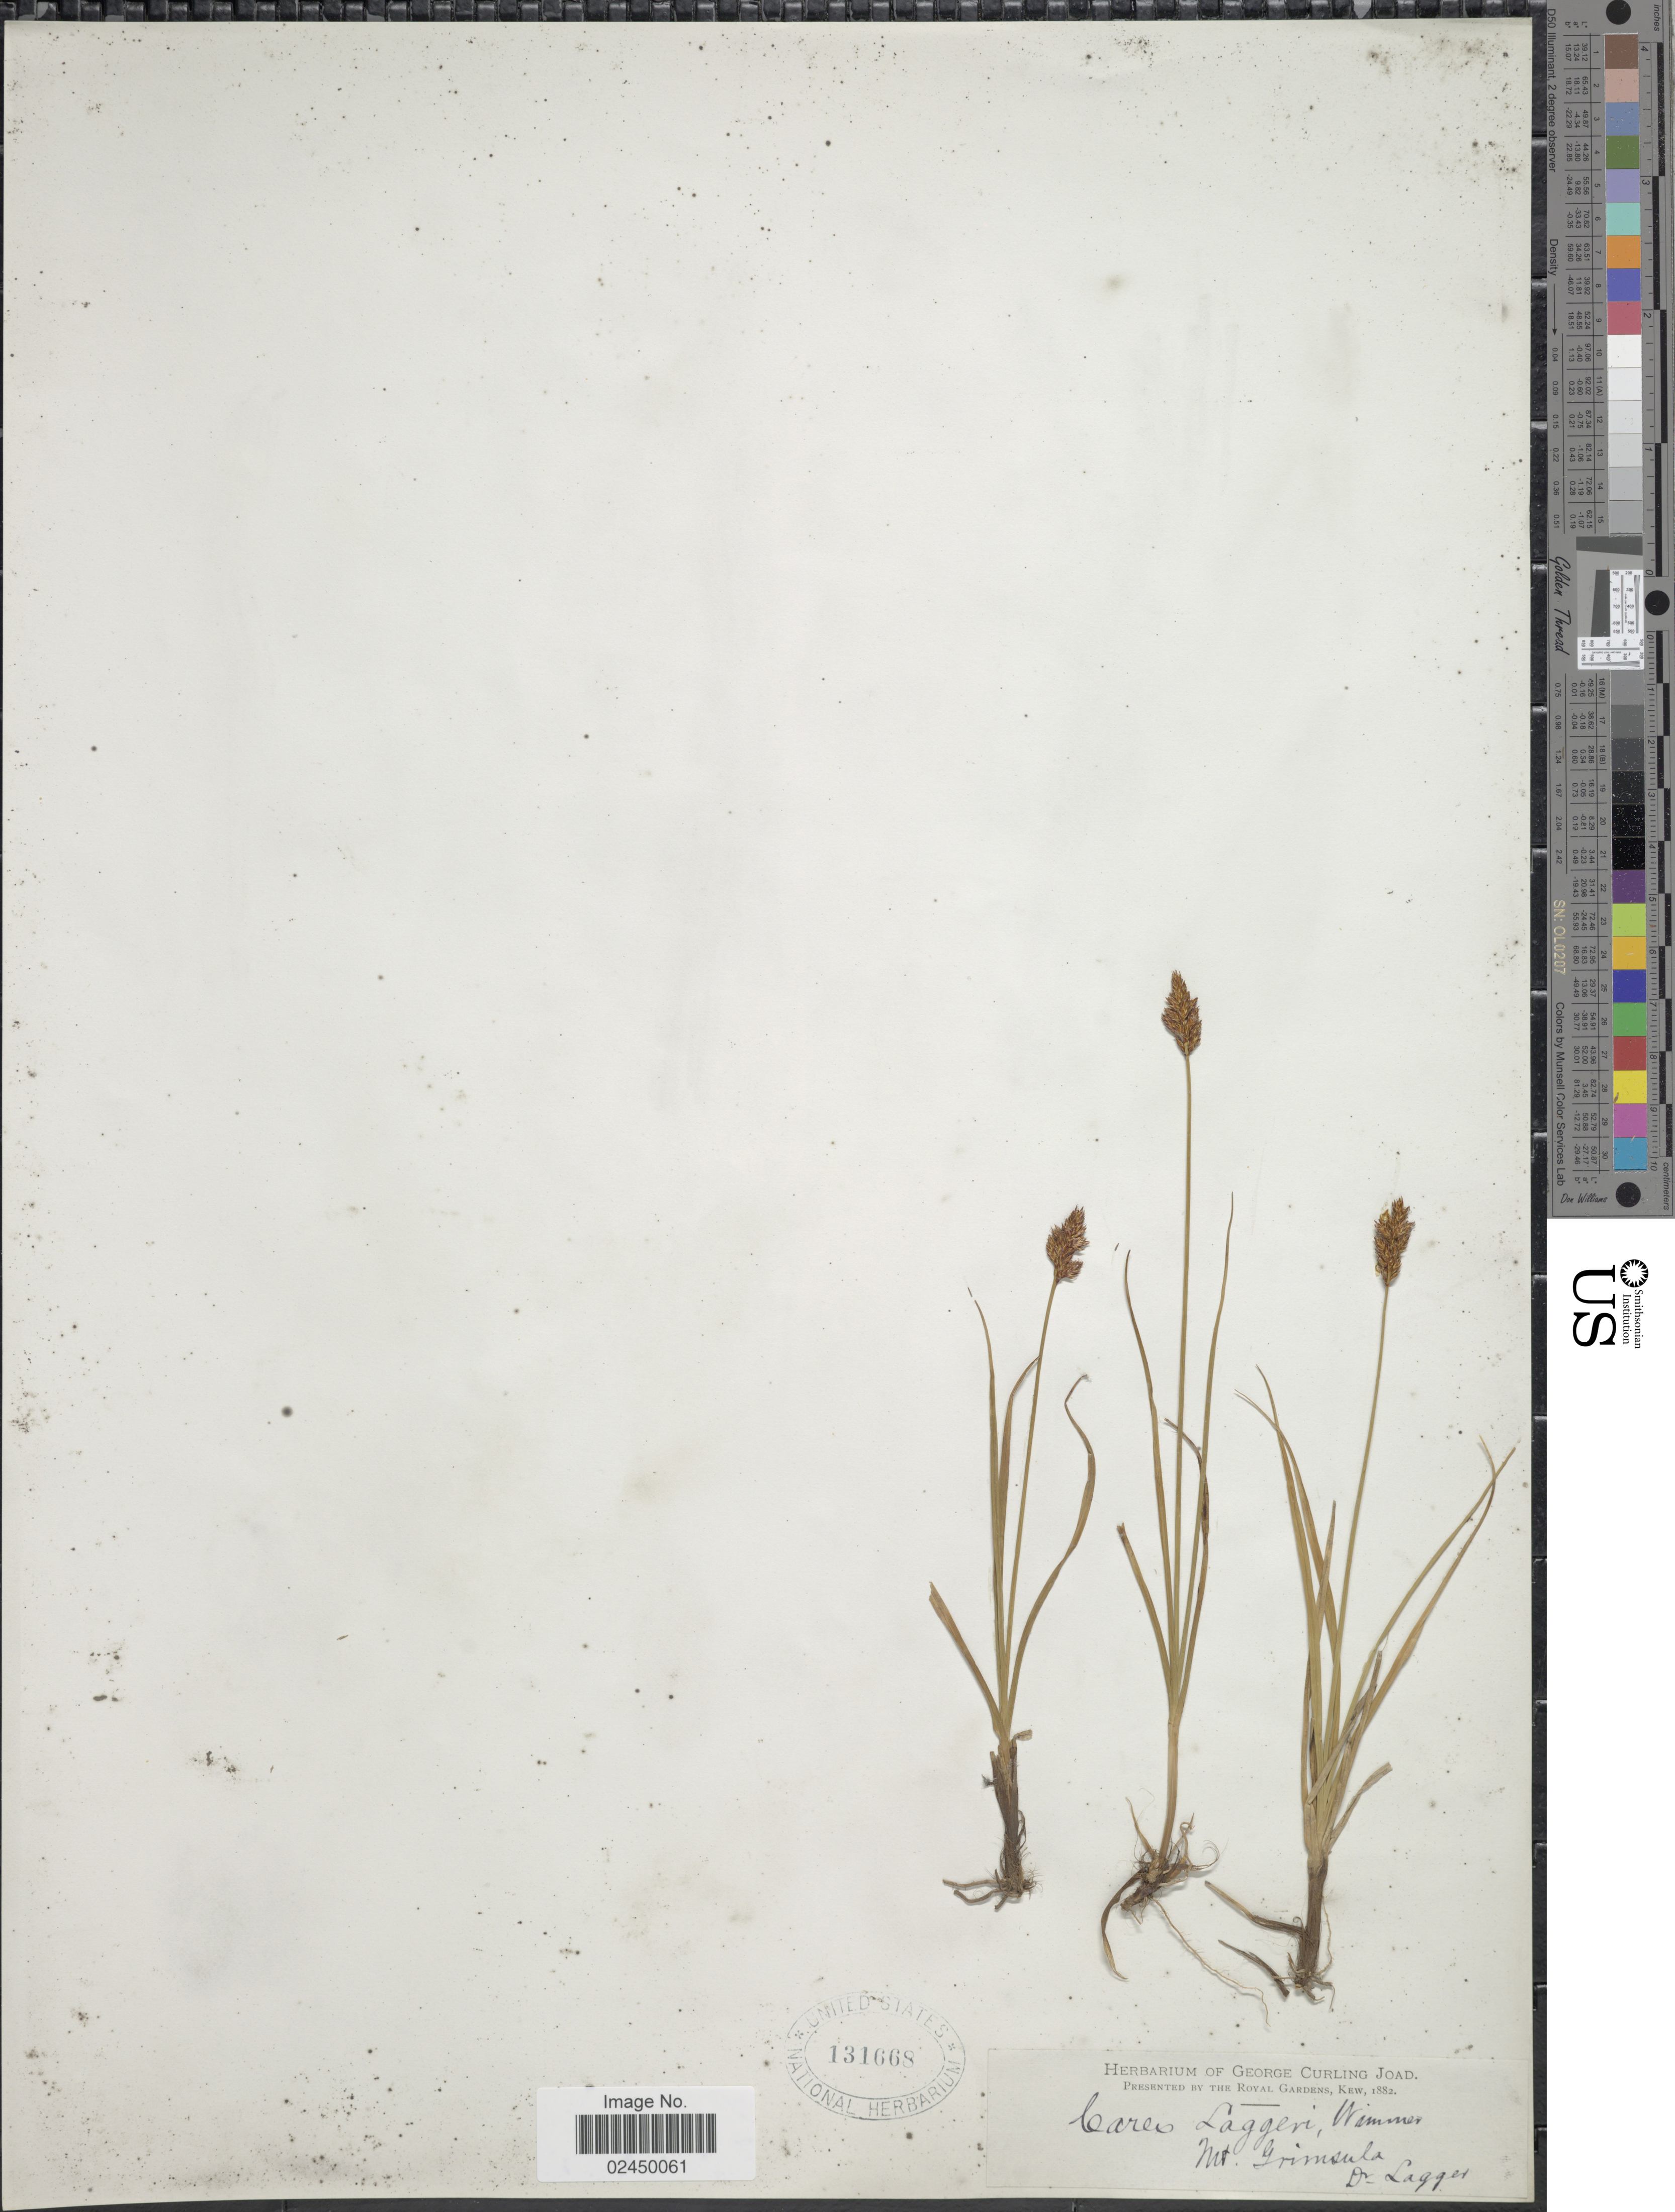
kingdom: Plantae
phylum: Tracheophyta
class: Liliopsida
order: Poales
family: Cyperaceae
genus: Carex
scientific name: Carex x laggeri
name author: Wimm.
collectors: F. J. Lagger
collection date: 1882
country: Switzerland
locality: Mt. Grimsula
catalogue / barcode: US 131668